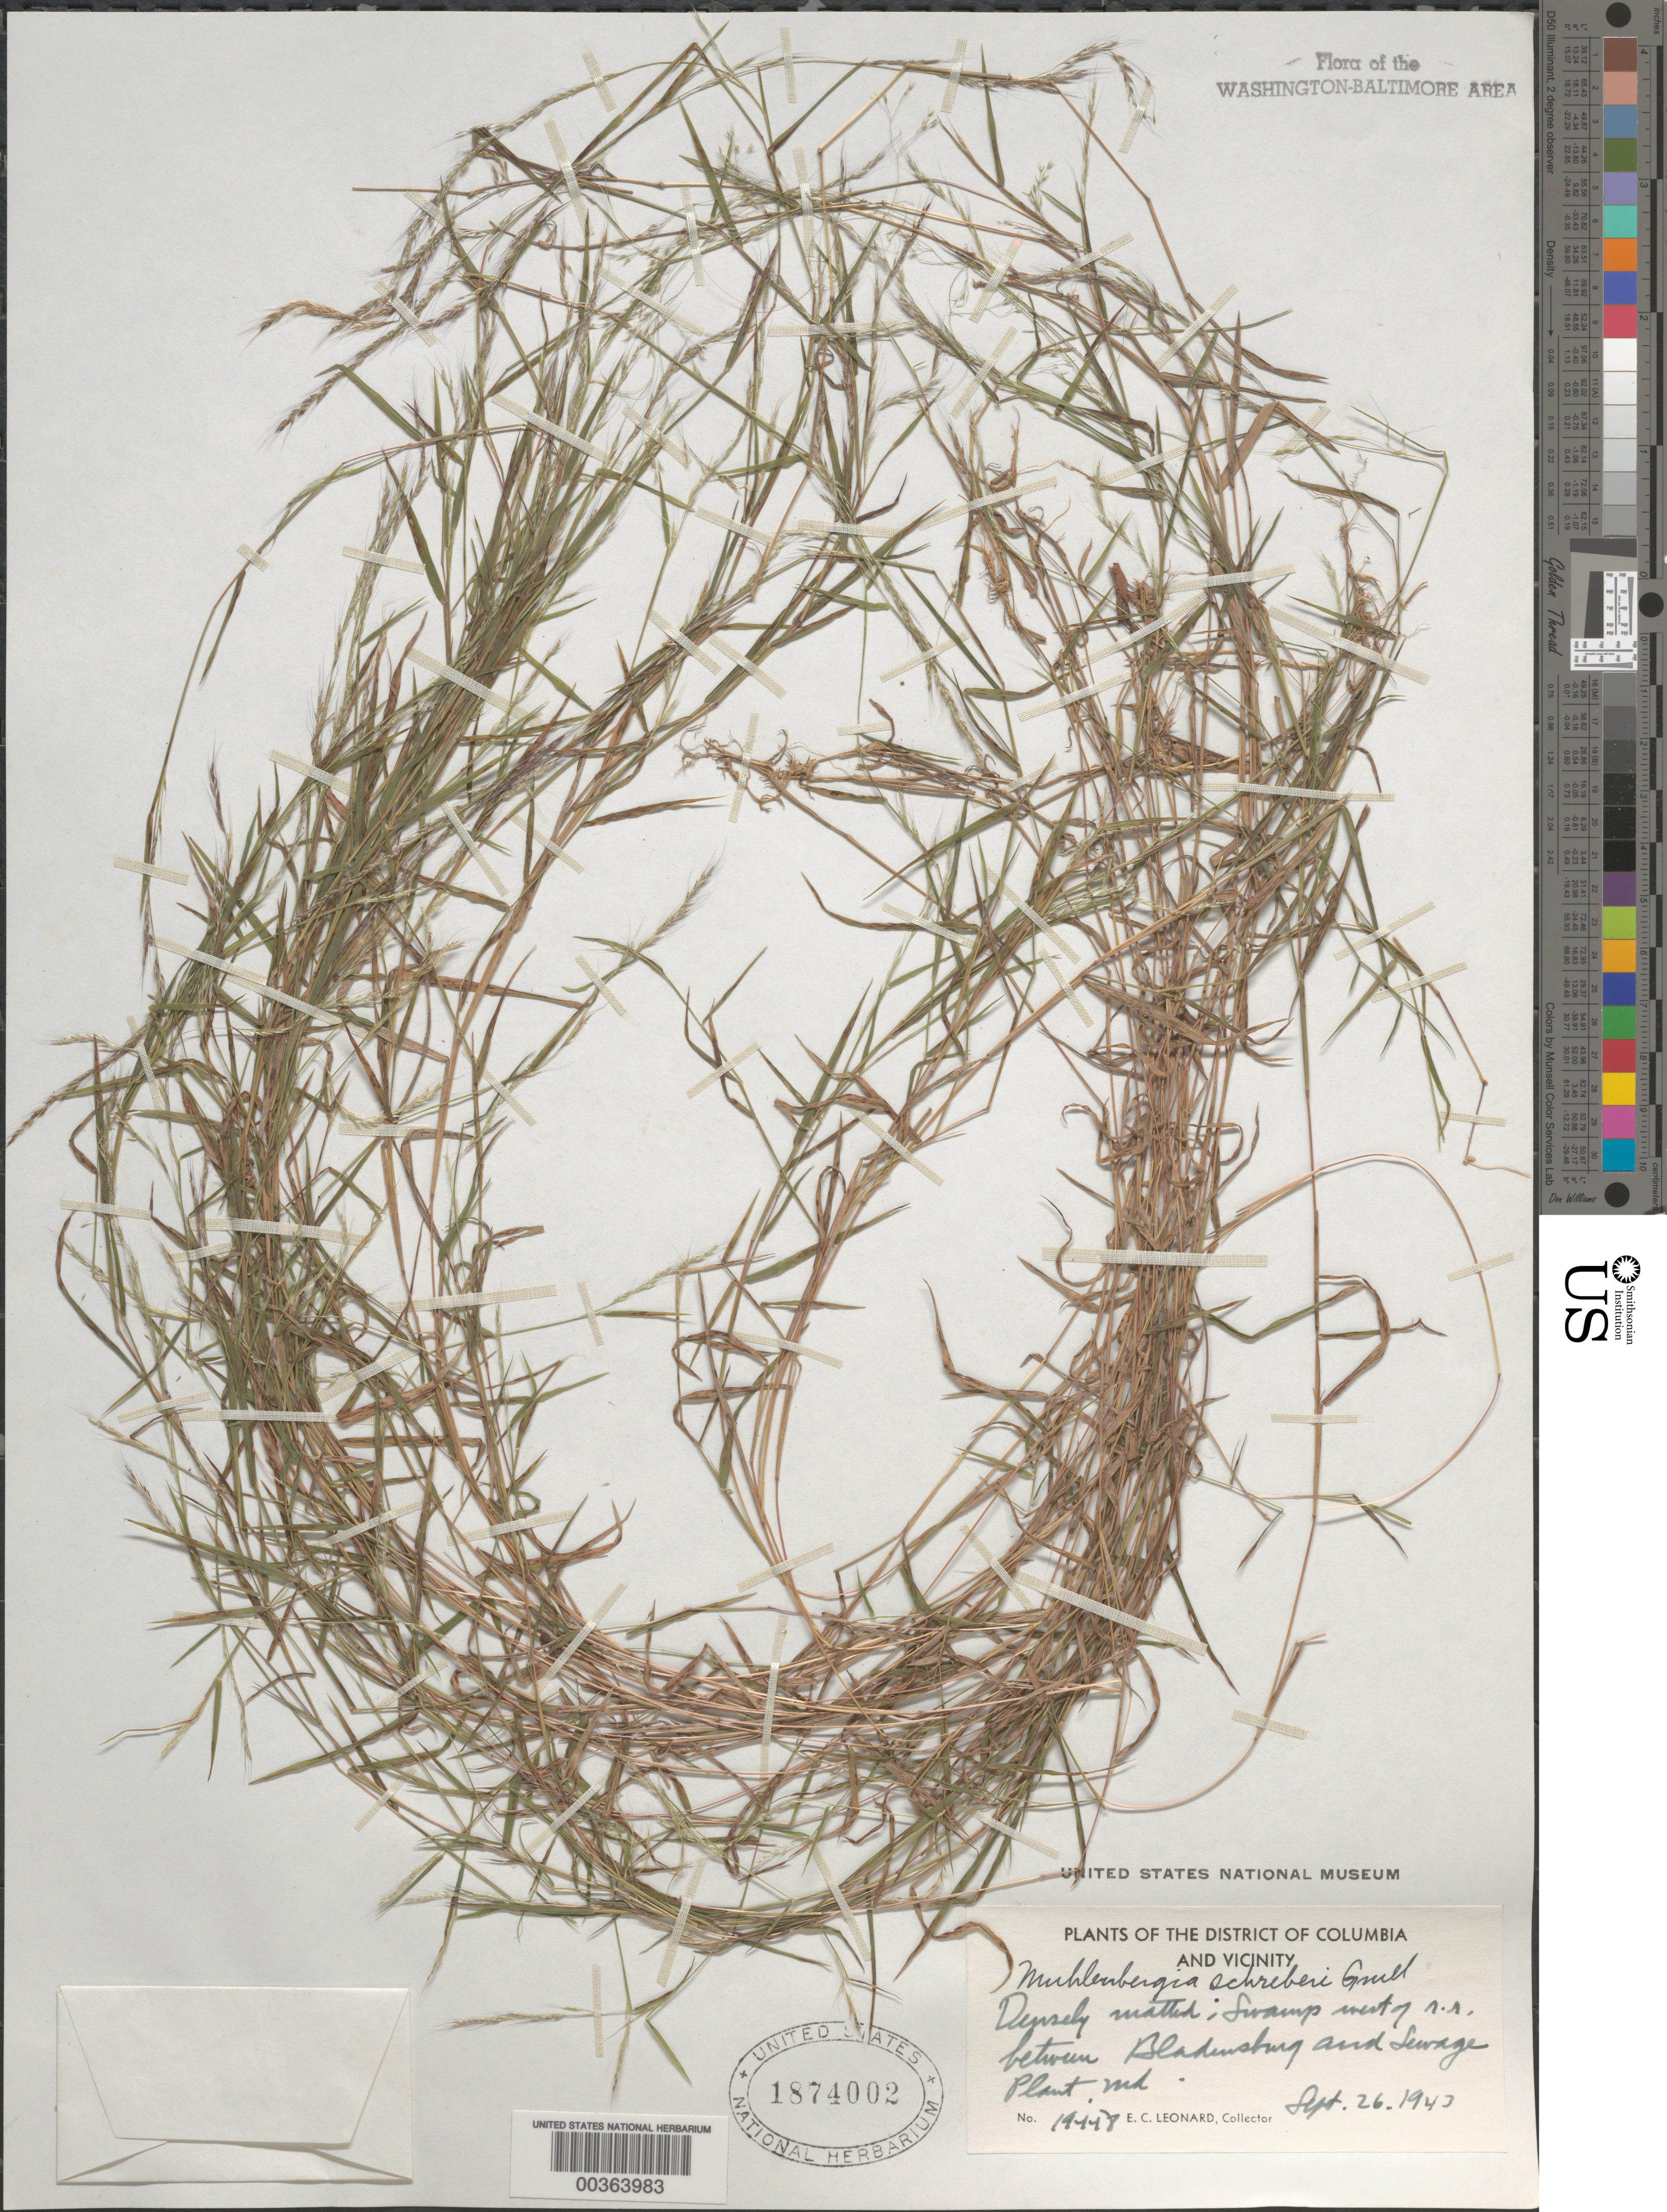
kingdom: Plantae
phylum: Tracheophyta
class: Liliopsida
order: Poales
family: Poaceae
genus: Muhlenbergia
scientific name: Muhlenbergia schreberi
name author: J.F. Gmel.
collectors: E. C. Leonard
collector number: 19448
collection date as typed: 26 Sep 1943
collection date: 1943-09-26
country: United States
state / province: Maryland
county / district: Prince George's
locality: Between Bladensburg and Sewage Plant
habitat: Swamp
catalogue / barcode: US 1874002